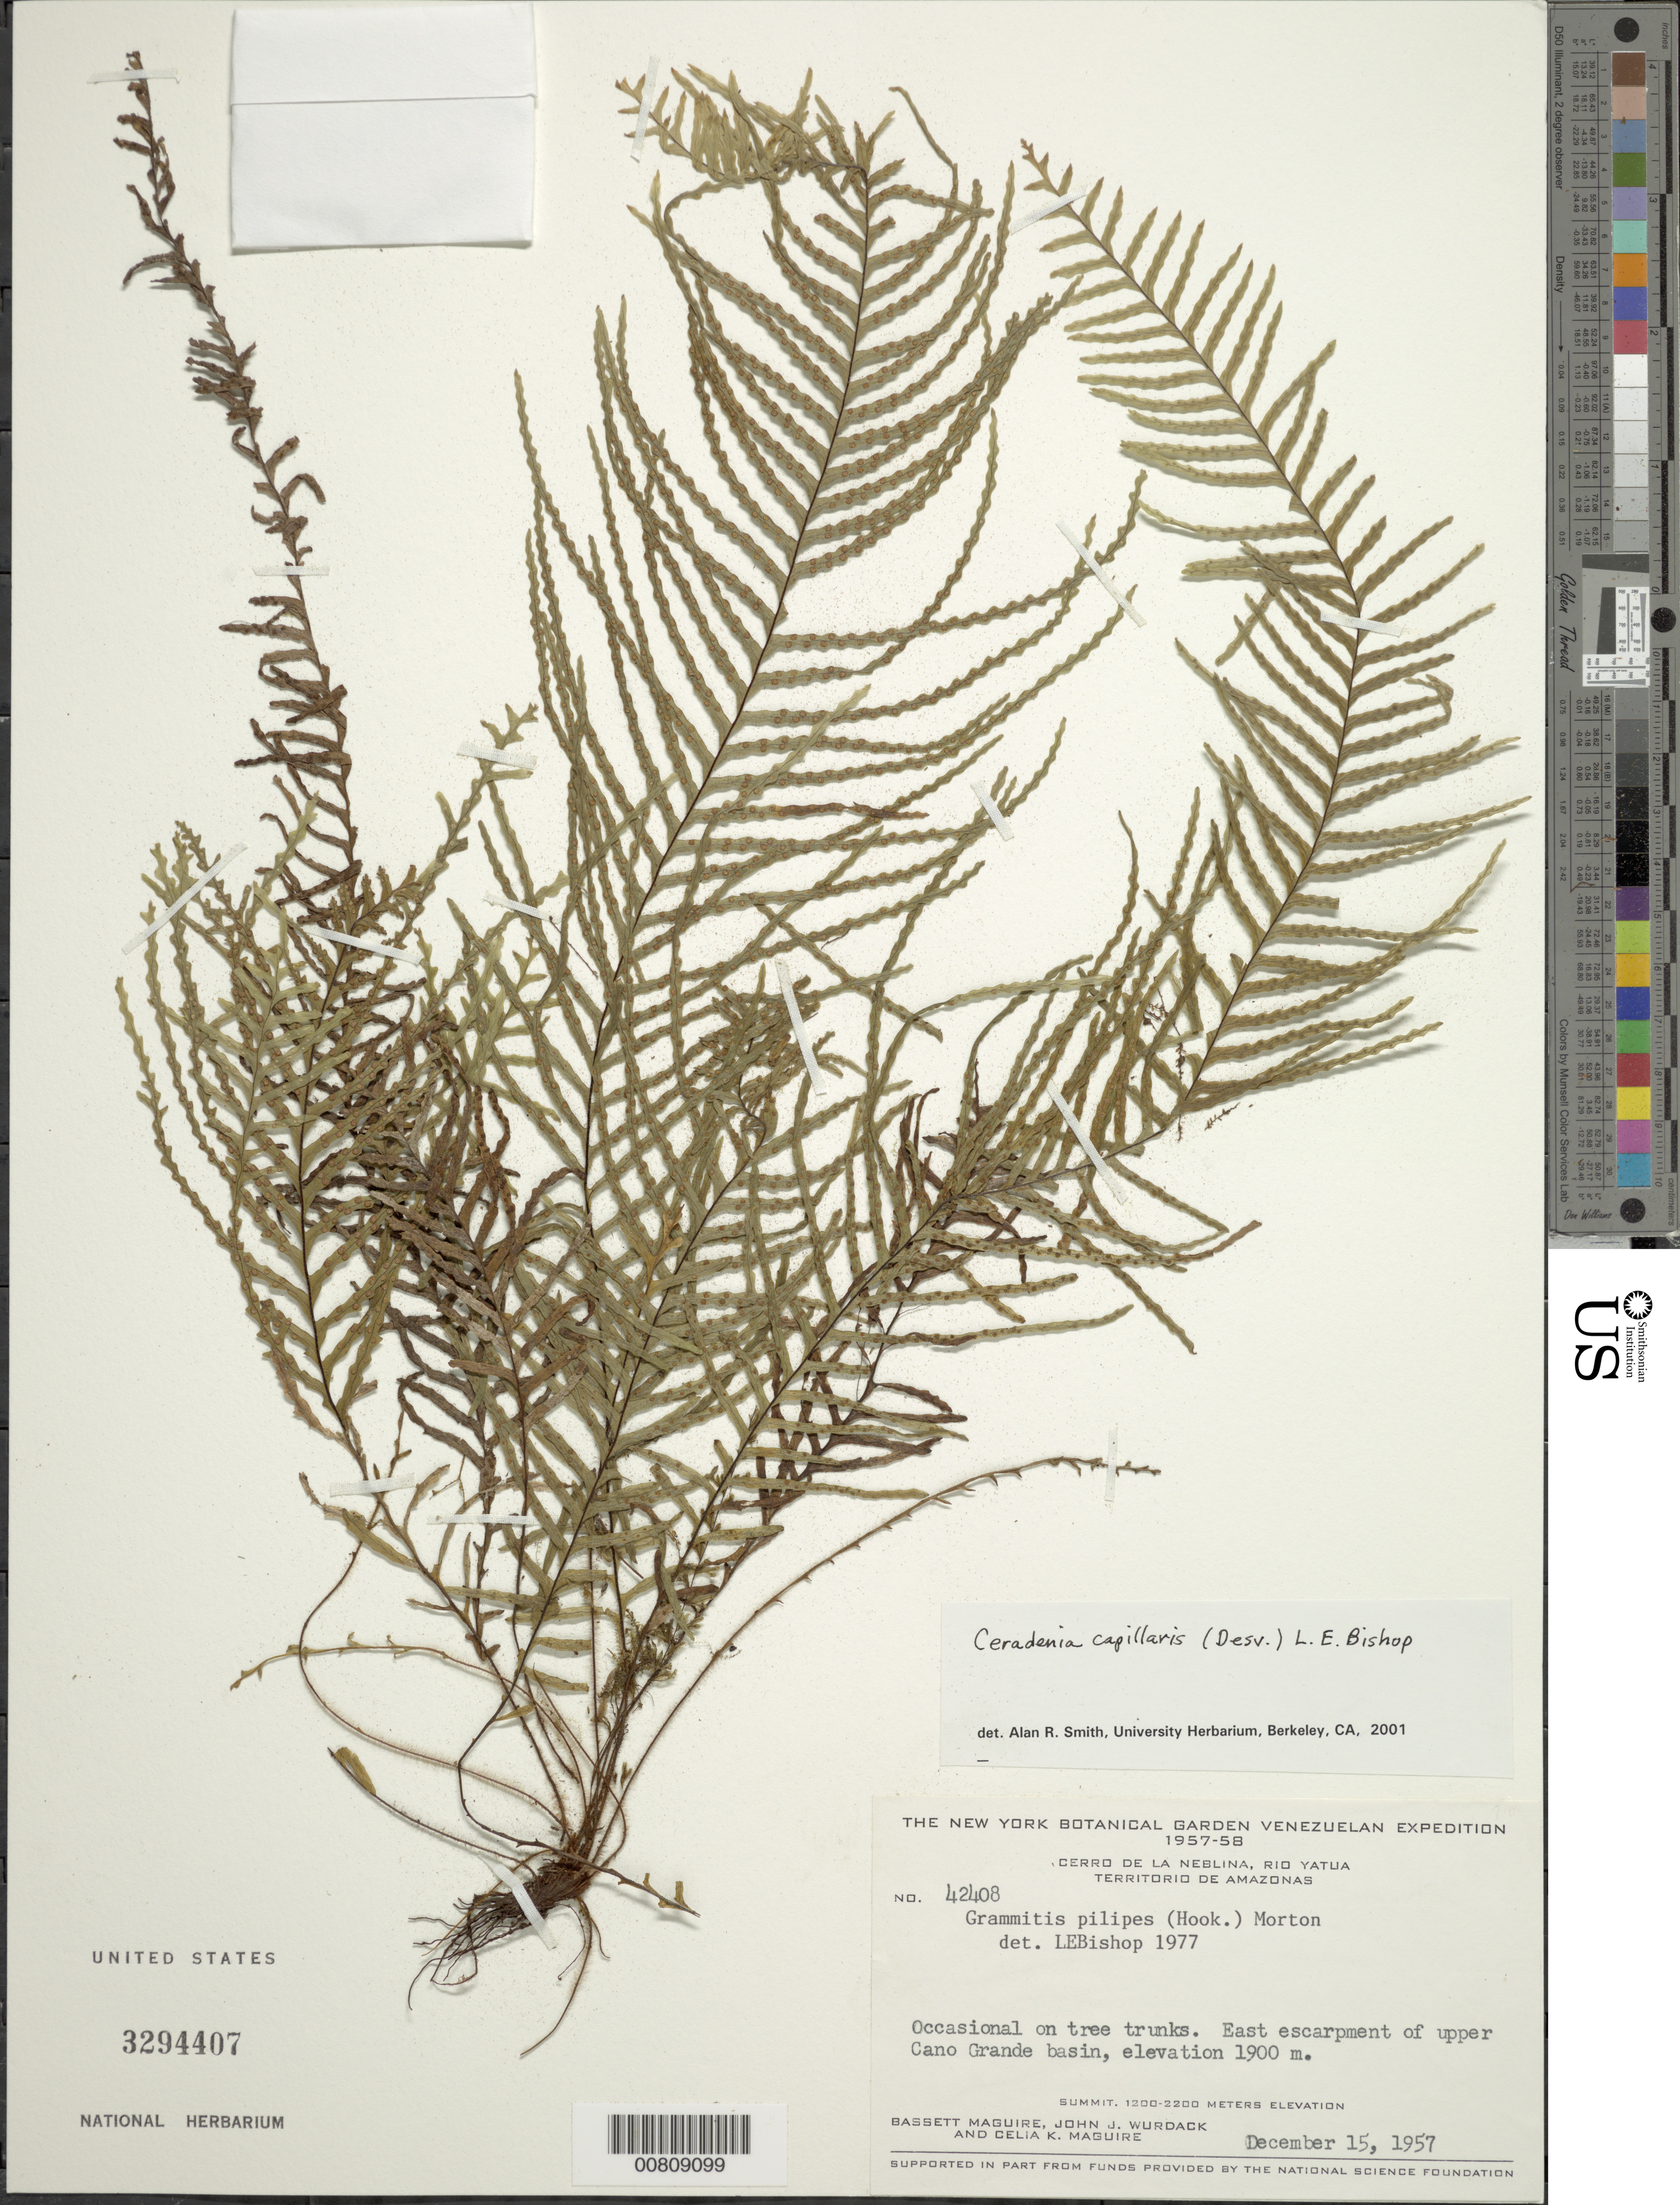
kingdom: Plantae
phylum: Tracheophyta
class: Polypodiopsida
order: Polypodiales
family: Polypodiaceae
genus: Ceradenia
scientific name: Ceradenia capillaris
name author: (Desv.) L.E. Bishop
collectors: B. Maguire, J. J. Wurdack & C. K. Maguire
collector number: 42408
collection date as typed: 15-Dec-57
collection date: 1957-12-15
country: Venezuela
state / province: Amazonas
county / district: Río Negro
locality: Cerro de la Neblina, Río Yatua, on E escarpment of upper Caño Grande basin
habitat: On tree trunks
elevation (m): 1900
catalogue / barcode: US 3294407